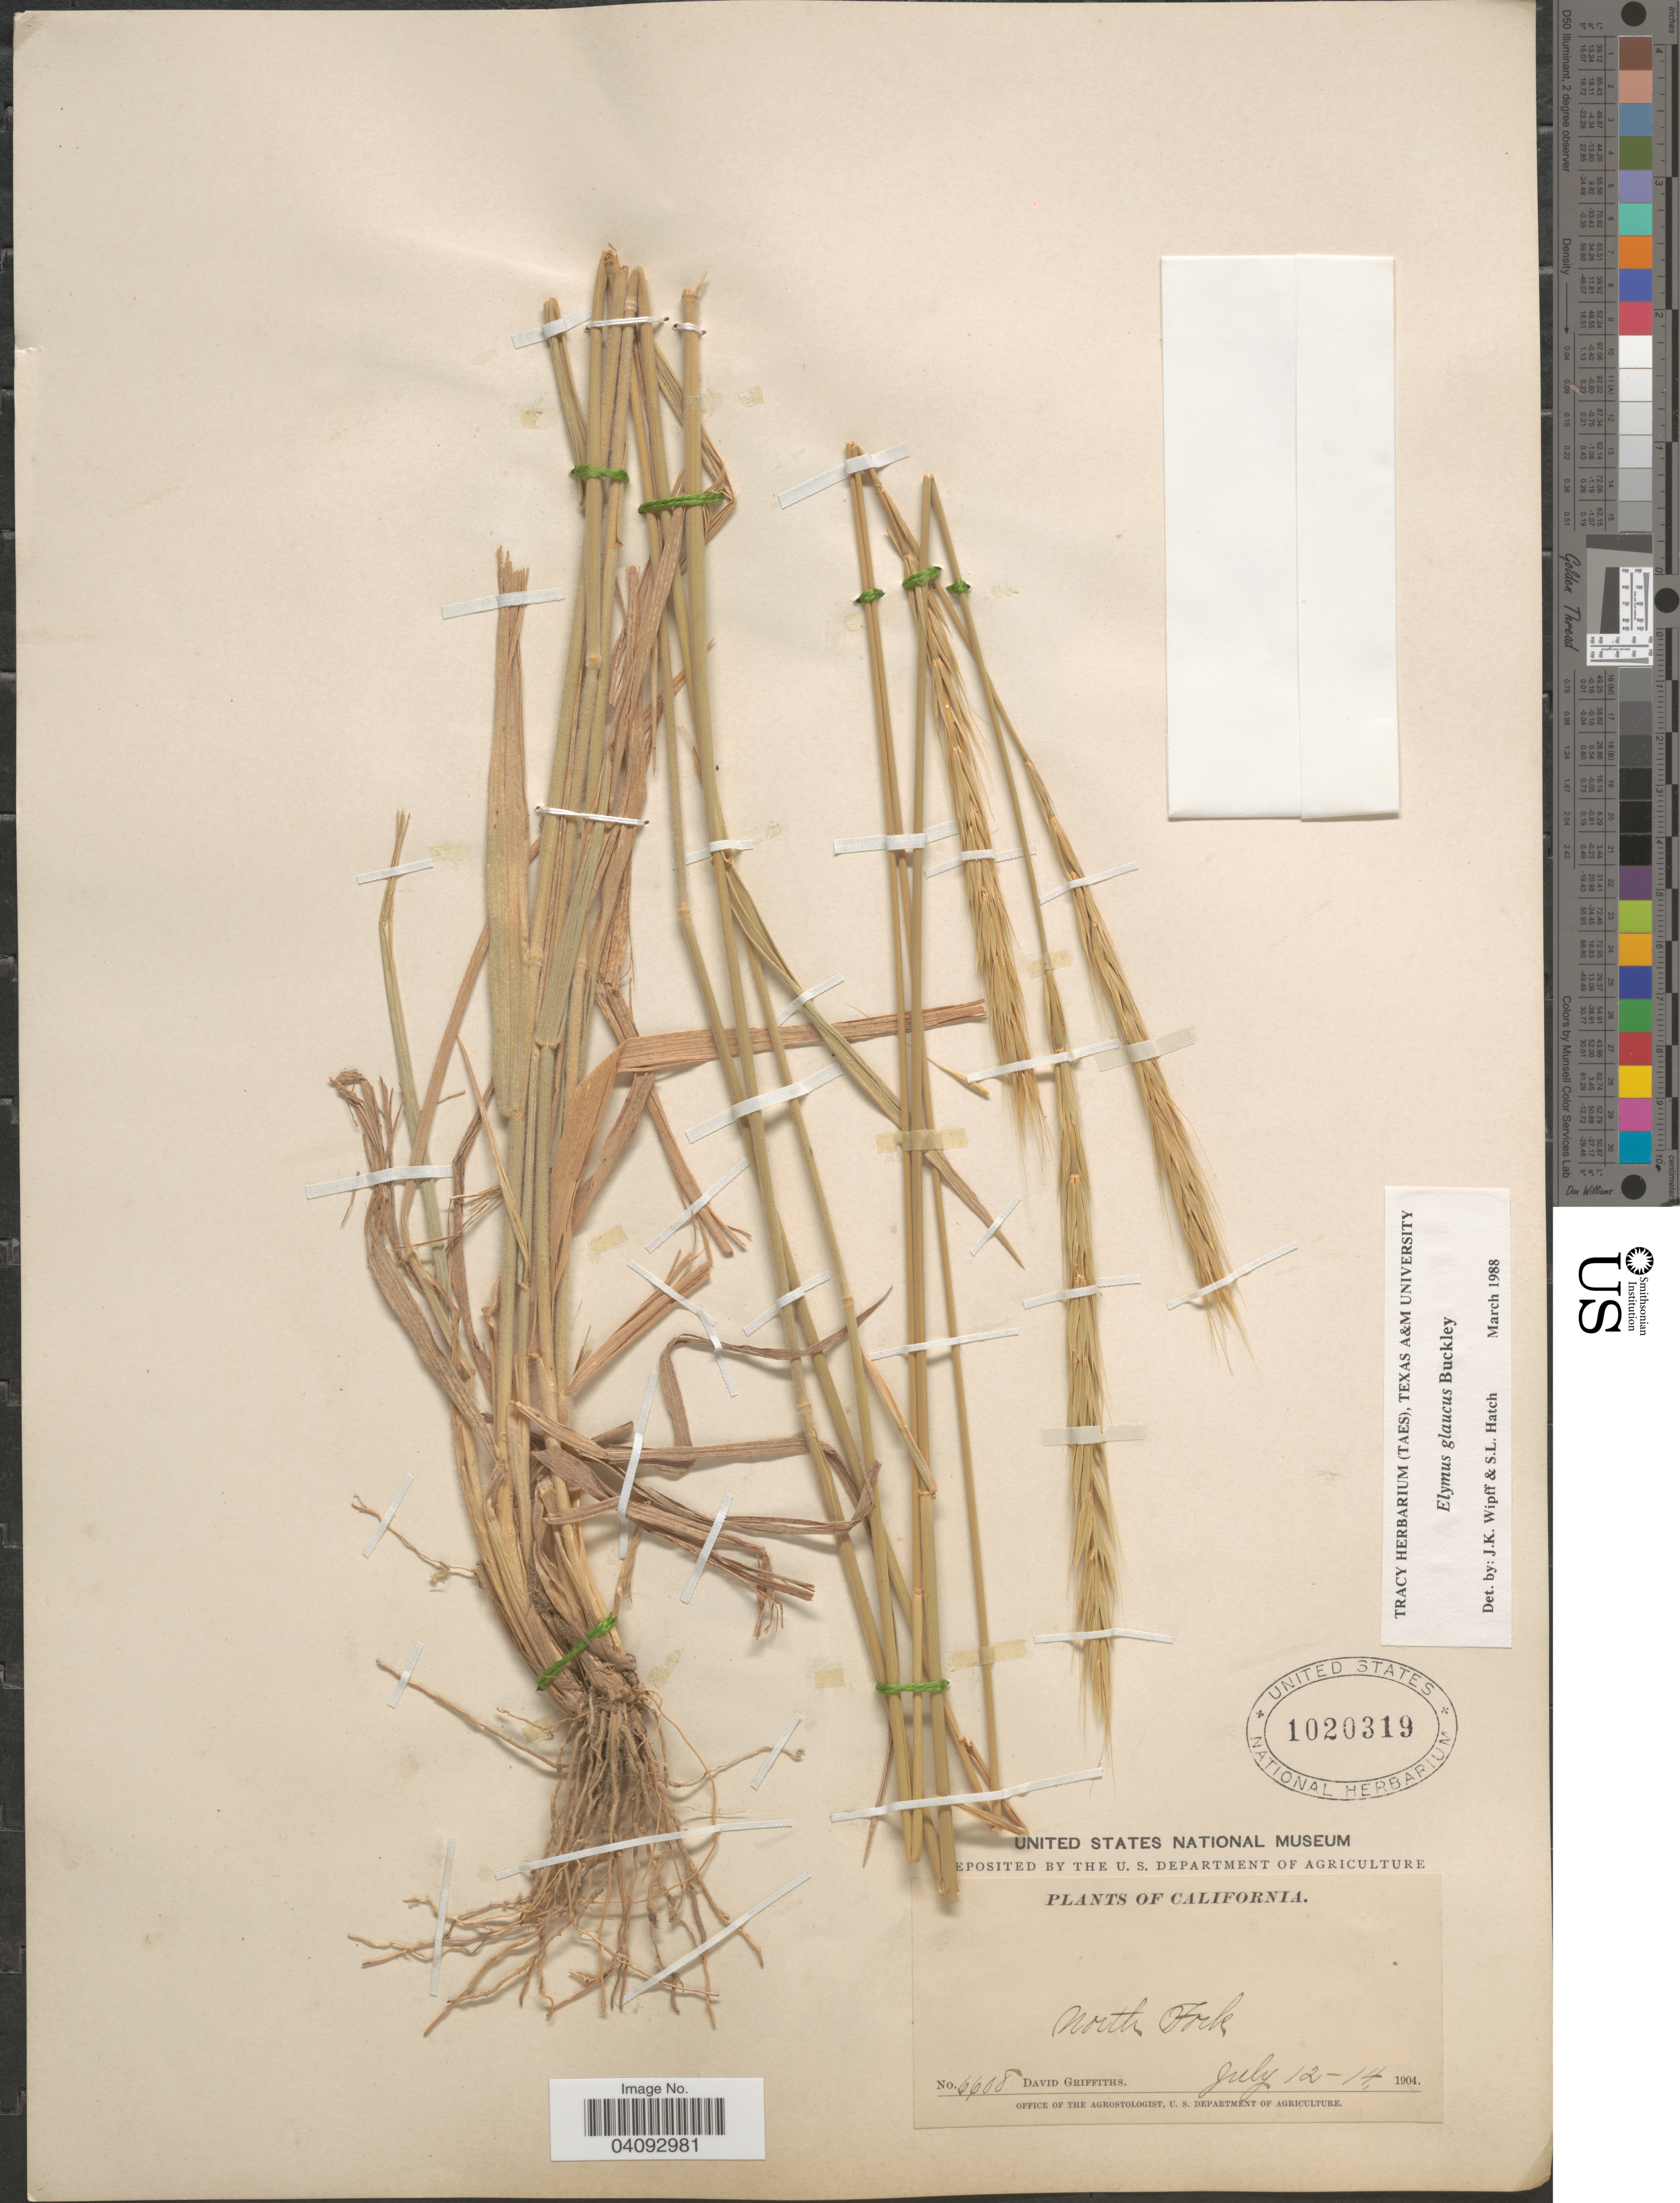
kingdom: Plantae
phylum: Tracheophyta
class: Liliopsida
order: Poales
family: Poaceae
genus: Elymus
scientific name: Elymus glaucus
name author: Buckley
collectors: D. Griffiths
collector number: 6608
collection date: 1904-07-12/1904-07-14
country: United States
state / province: California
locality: North Fork.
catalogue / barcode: US 1020319